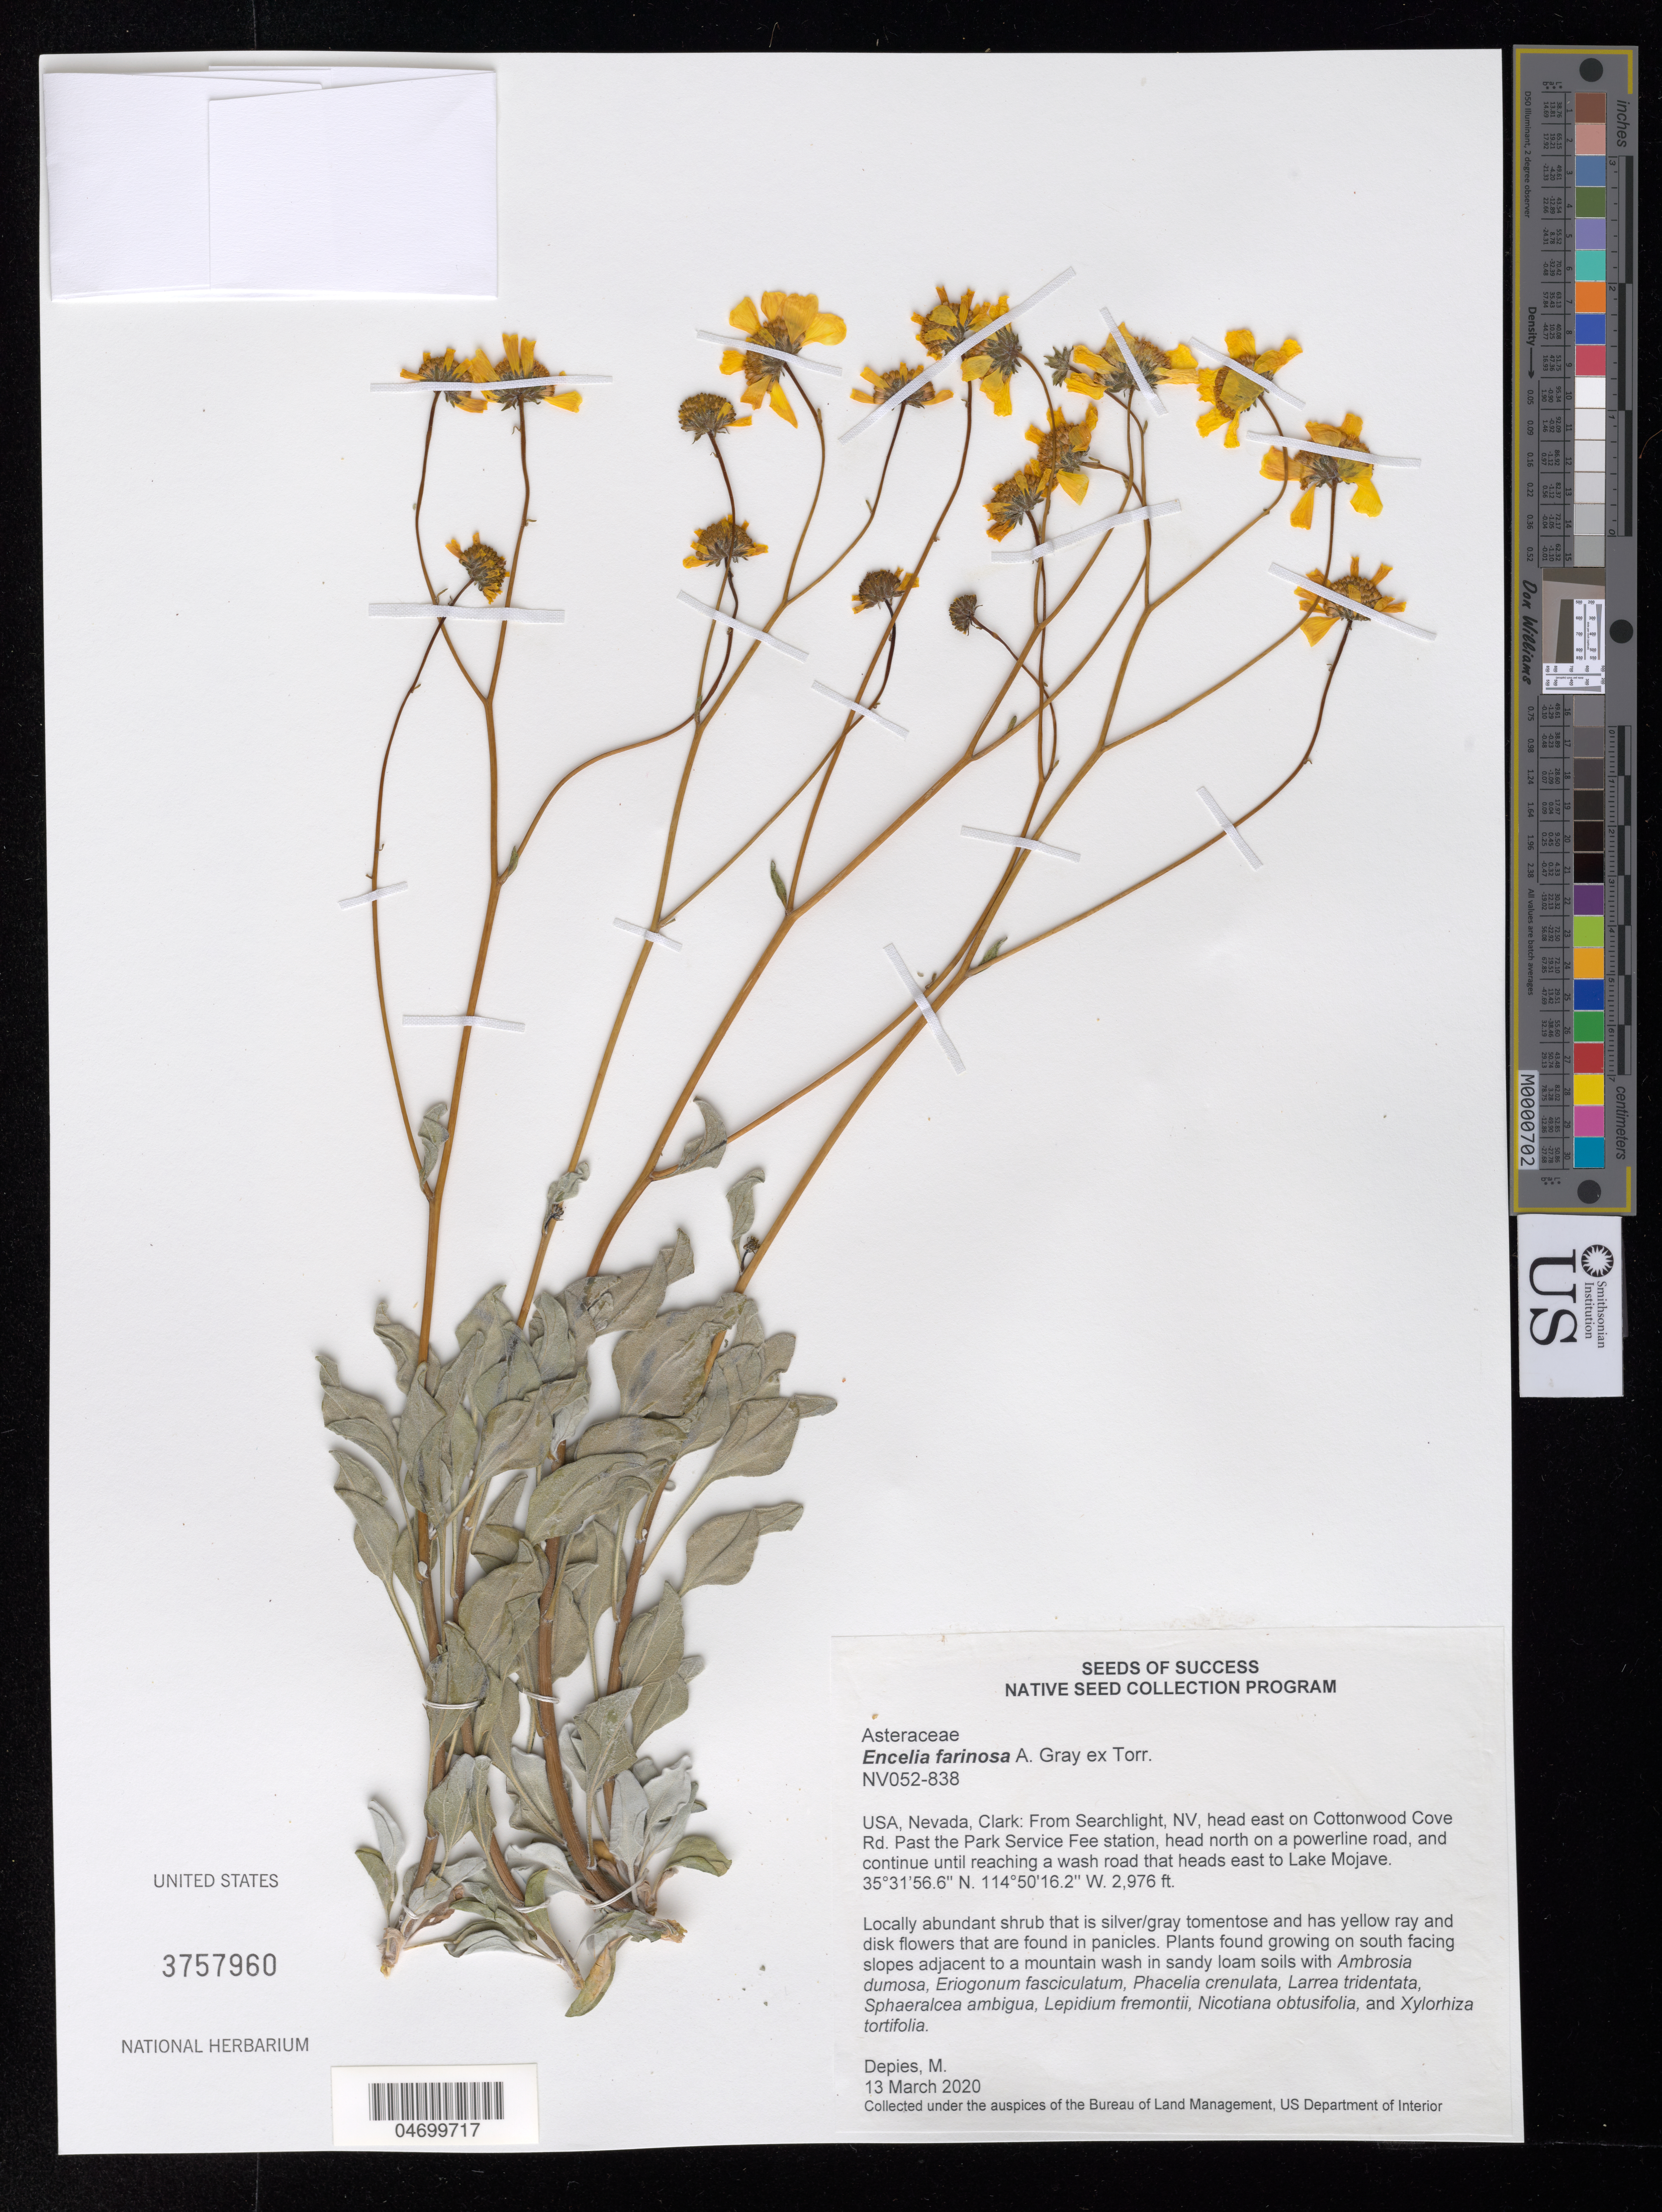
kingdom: Plantae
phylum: Tracheophyta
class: Magnoliopsida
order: Asterales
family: Asteraceae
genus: Encelia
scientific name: Encelia farinosa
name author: A. Gray ex Torr.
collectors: M. Depies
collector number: NV052-838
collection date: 2020-03-13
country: United States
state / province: Nevada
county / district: Clark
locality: A wash road that heatds to Lake Mojave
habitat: South-facing slopes adjacent to a mountain wash. Sandy loam soils. With Ambrosia dumosa, Larrea tridentata, Lepidium fremontii, etc.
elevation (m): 907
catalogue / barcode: US 3757960